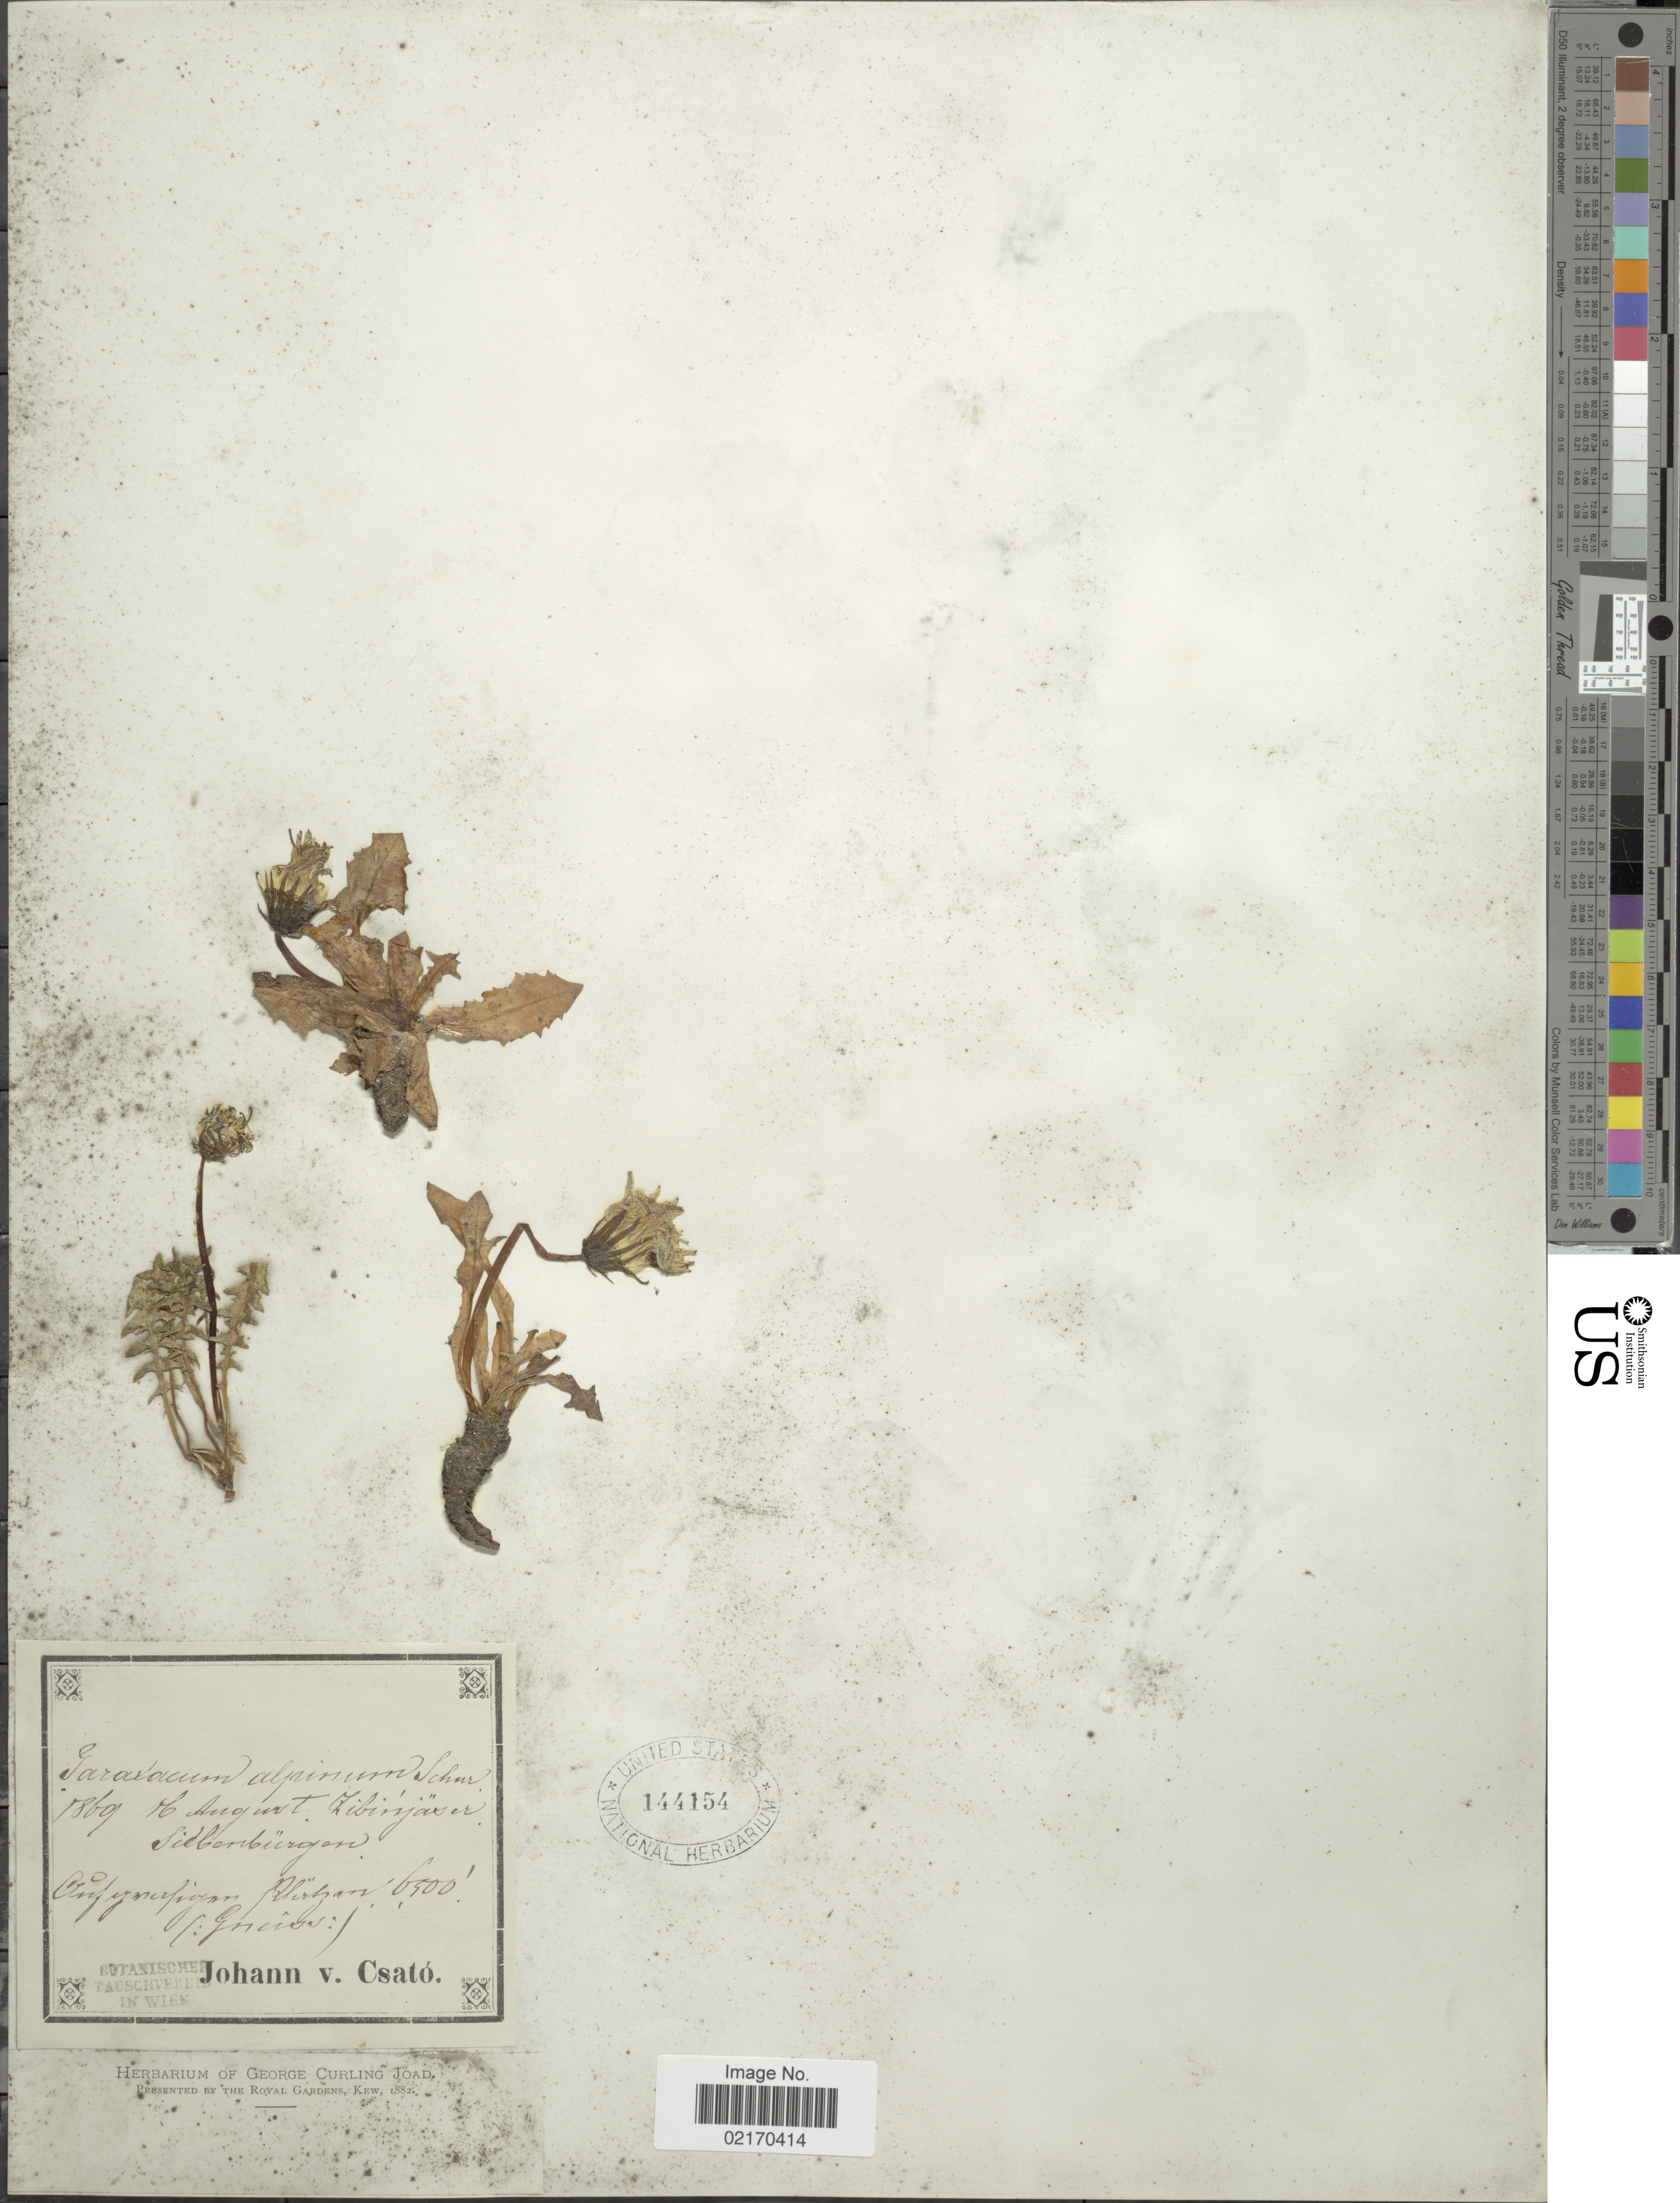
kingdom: Plantae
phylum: Tracheophyta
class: Magnoliopsida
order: Asterales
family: Asteraceae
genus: Taraxacum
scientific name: Taraxacum alpinum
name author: Hegetschw.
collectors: J. Csató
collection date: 1869-08-16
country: Romania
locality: Zibinjaser, Siebenburgen, auf gwufigen Rlerseon. [interpreted]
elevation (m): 1981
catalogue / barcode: US 144154